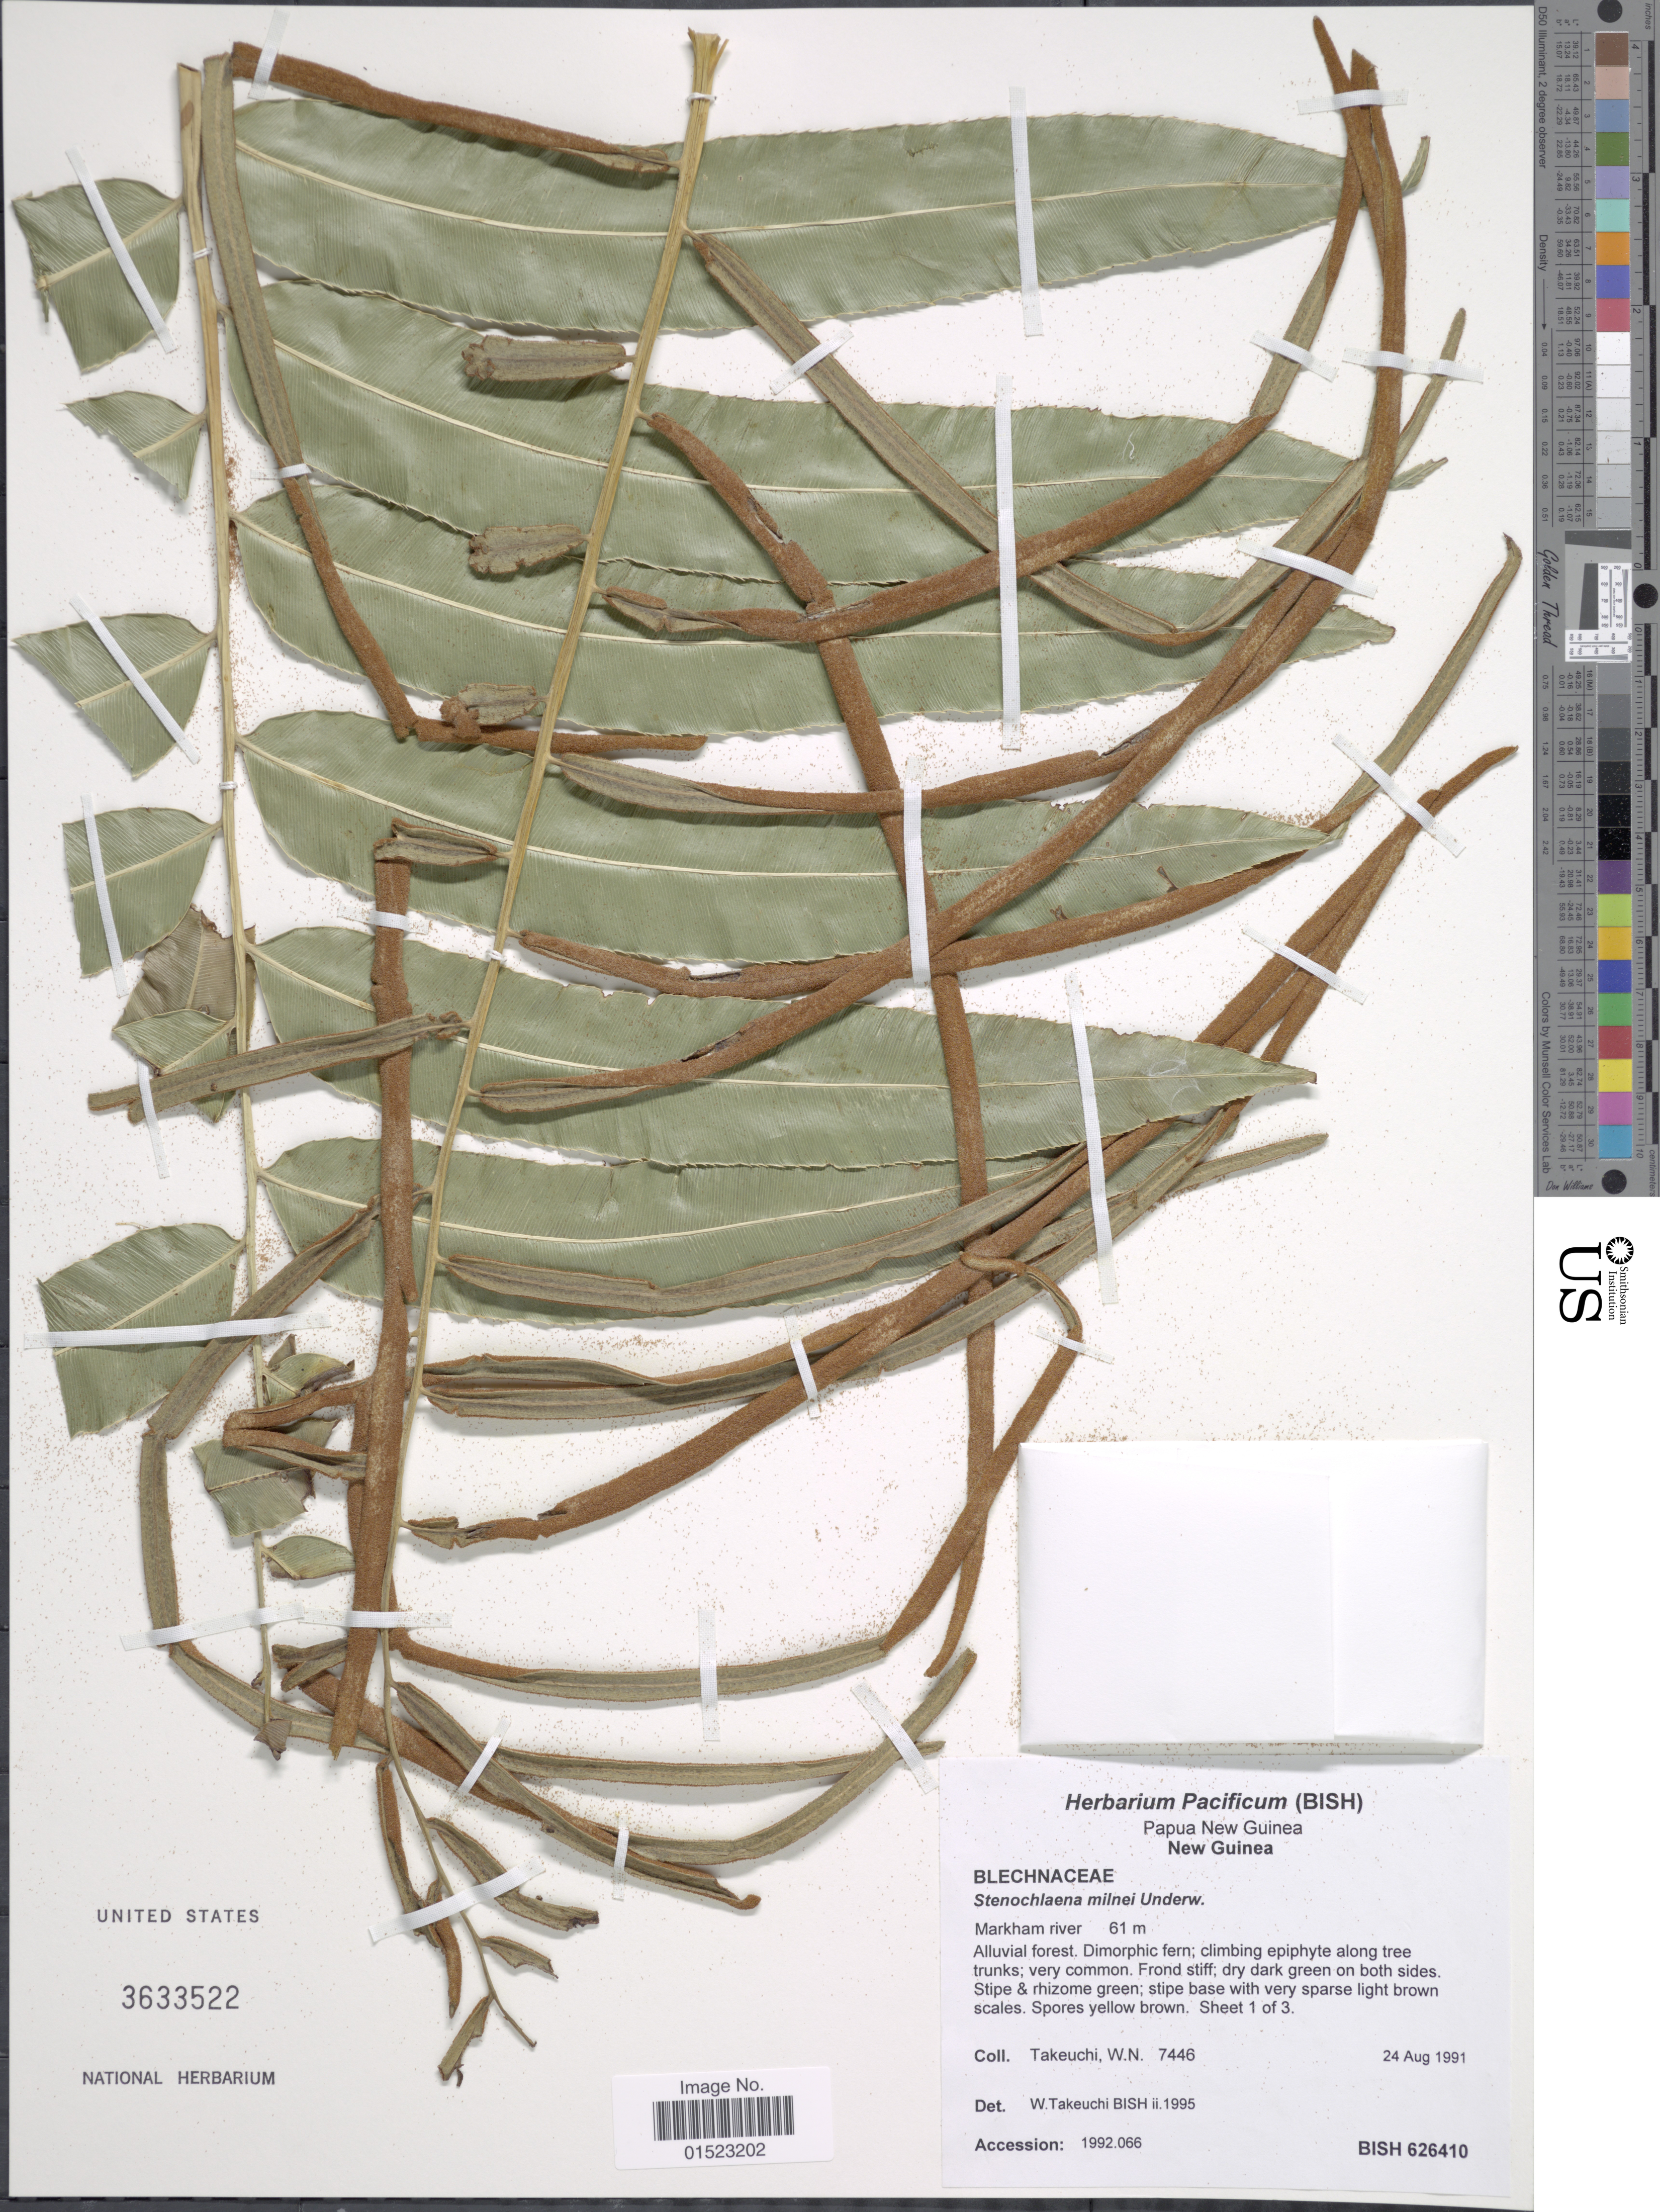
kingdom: Plantae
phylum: Tracheophyta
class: Polypodiopsida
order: Polypodiales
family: Blechnaceae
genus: Stenochlaena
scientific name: Stenochlaena milnei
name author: Underw.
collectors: W. N. Takeuchi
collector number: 7446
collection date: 1991-08-24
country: Papua New Guinea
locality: New Guinea, Alluvial forest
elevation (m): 61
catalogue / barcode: US 3633522